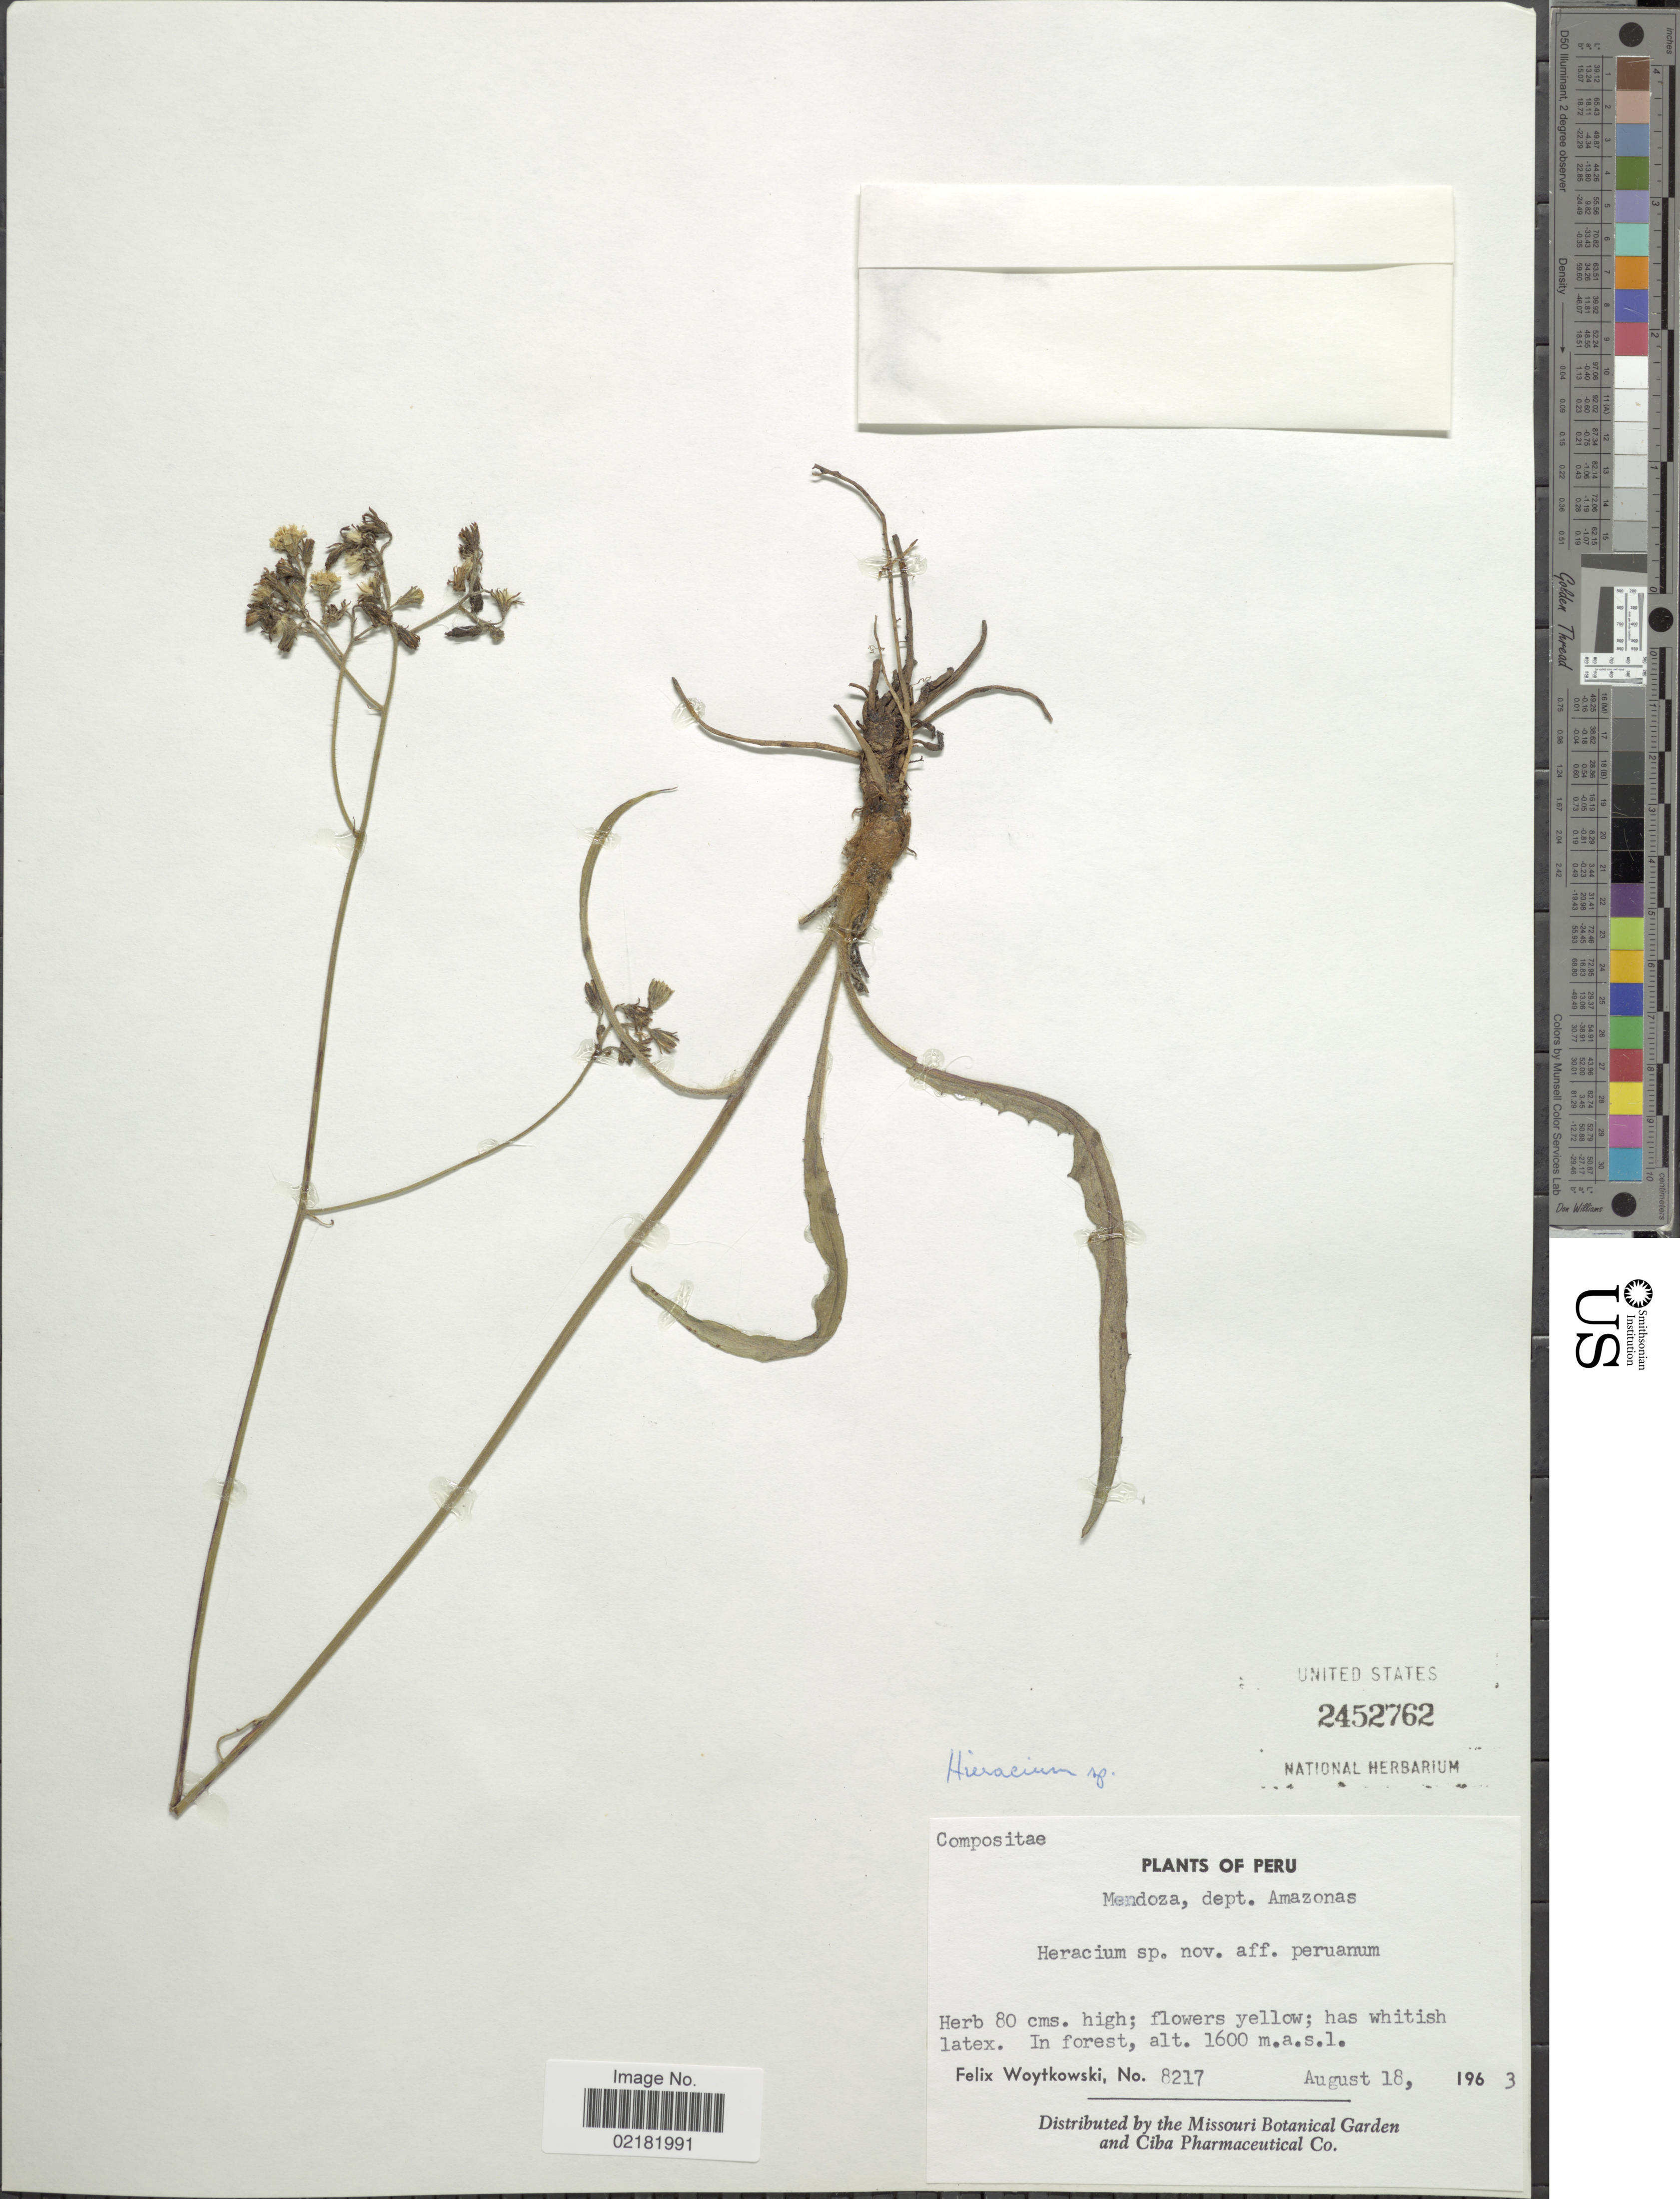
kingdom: Plantae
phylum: Tracheophyta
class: Magnoliopsida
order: Asterales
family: Asteraceae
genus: Hieracium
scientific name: Hieracium repandulare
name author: Druce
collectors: F. Woytkowski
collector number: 8217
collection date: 1963-08-18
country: Peru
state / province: Amazonas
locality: Mendoza.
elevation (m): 1600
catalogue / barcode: US 2452762